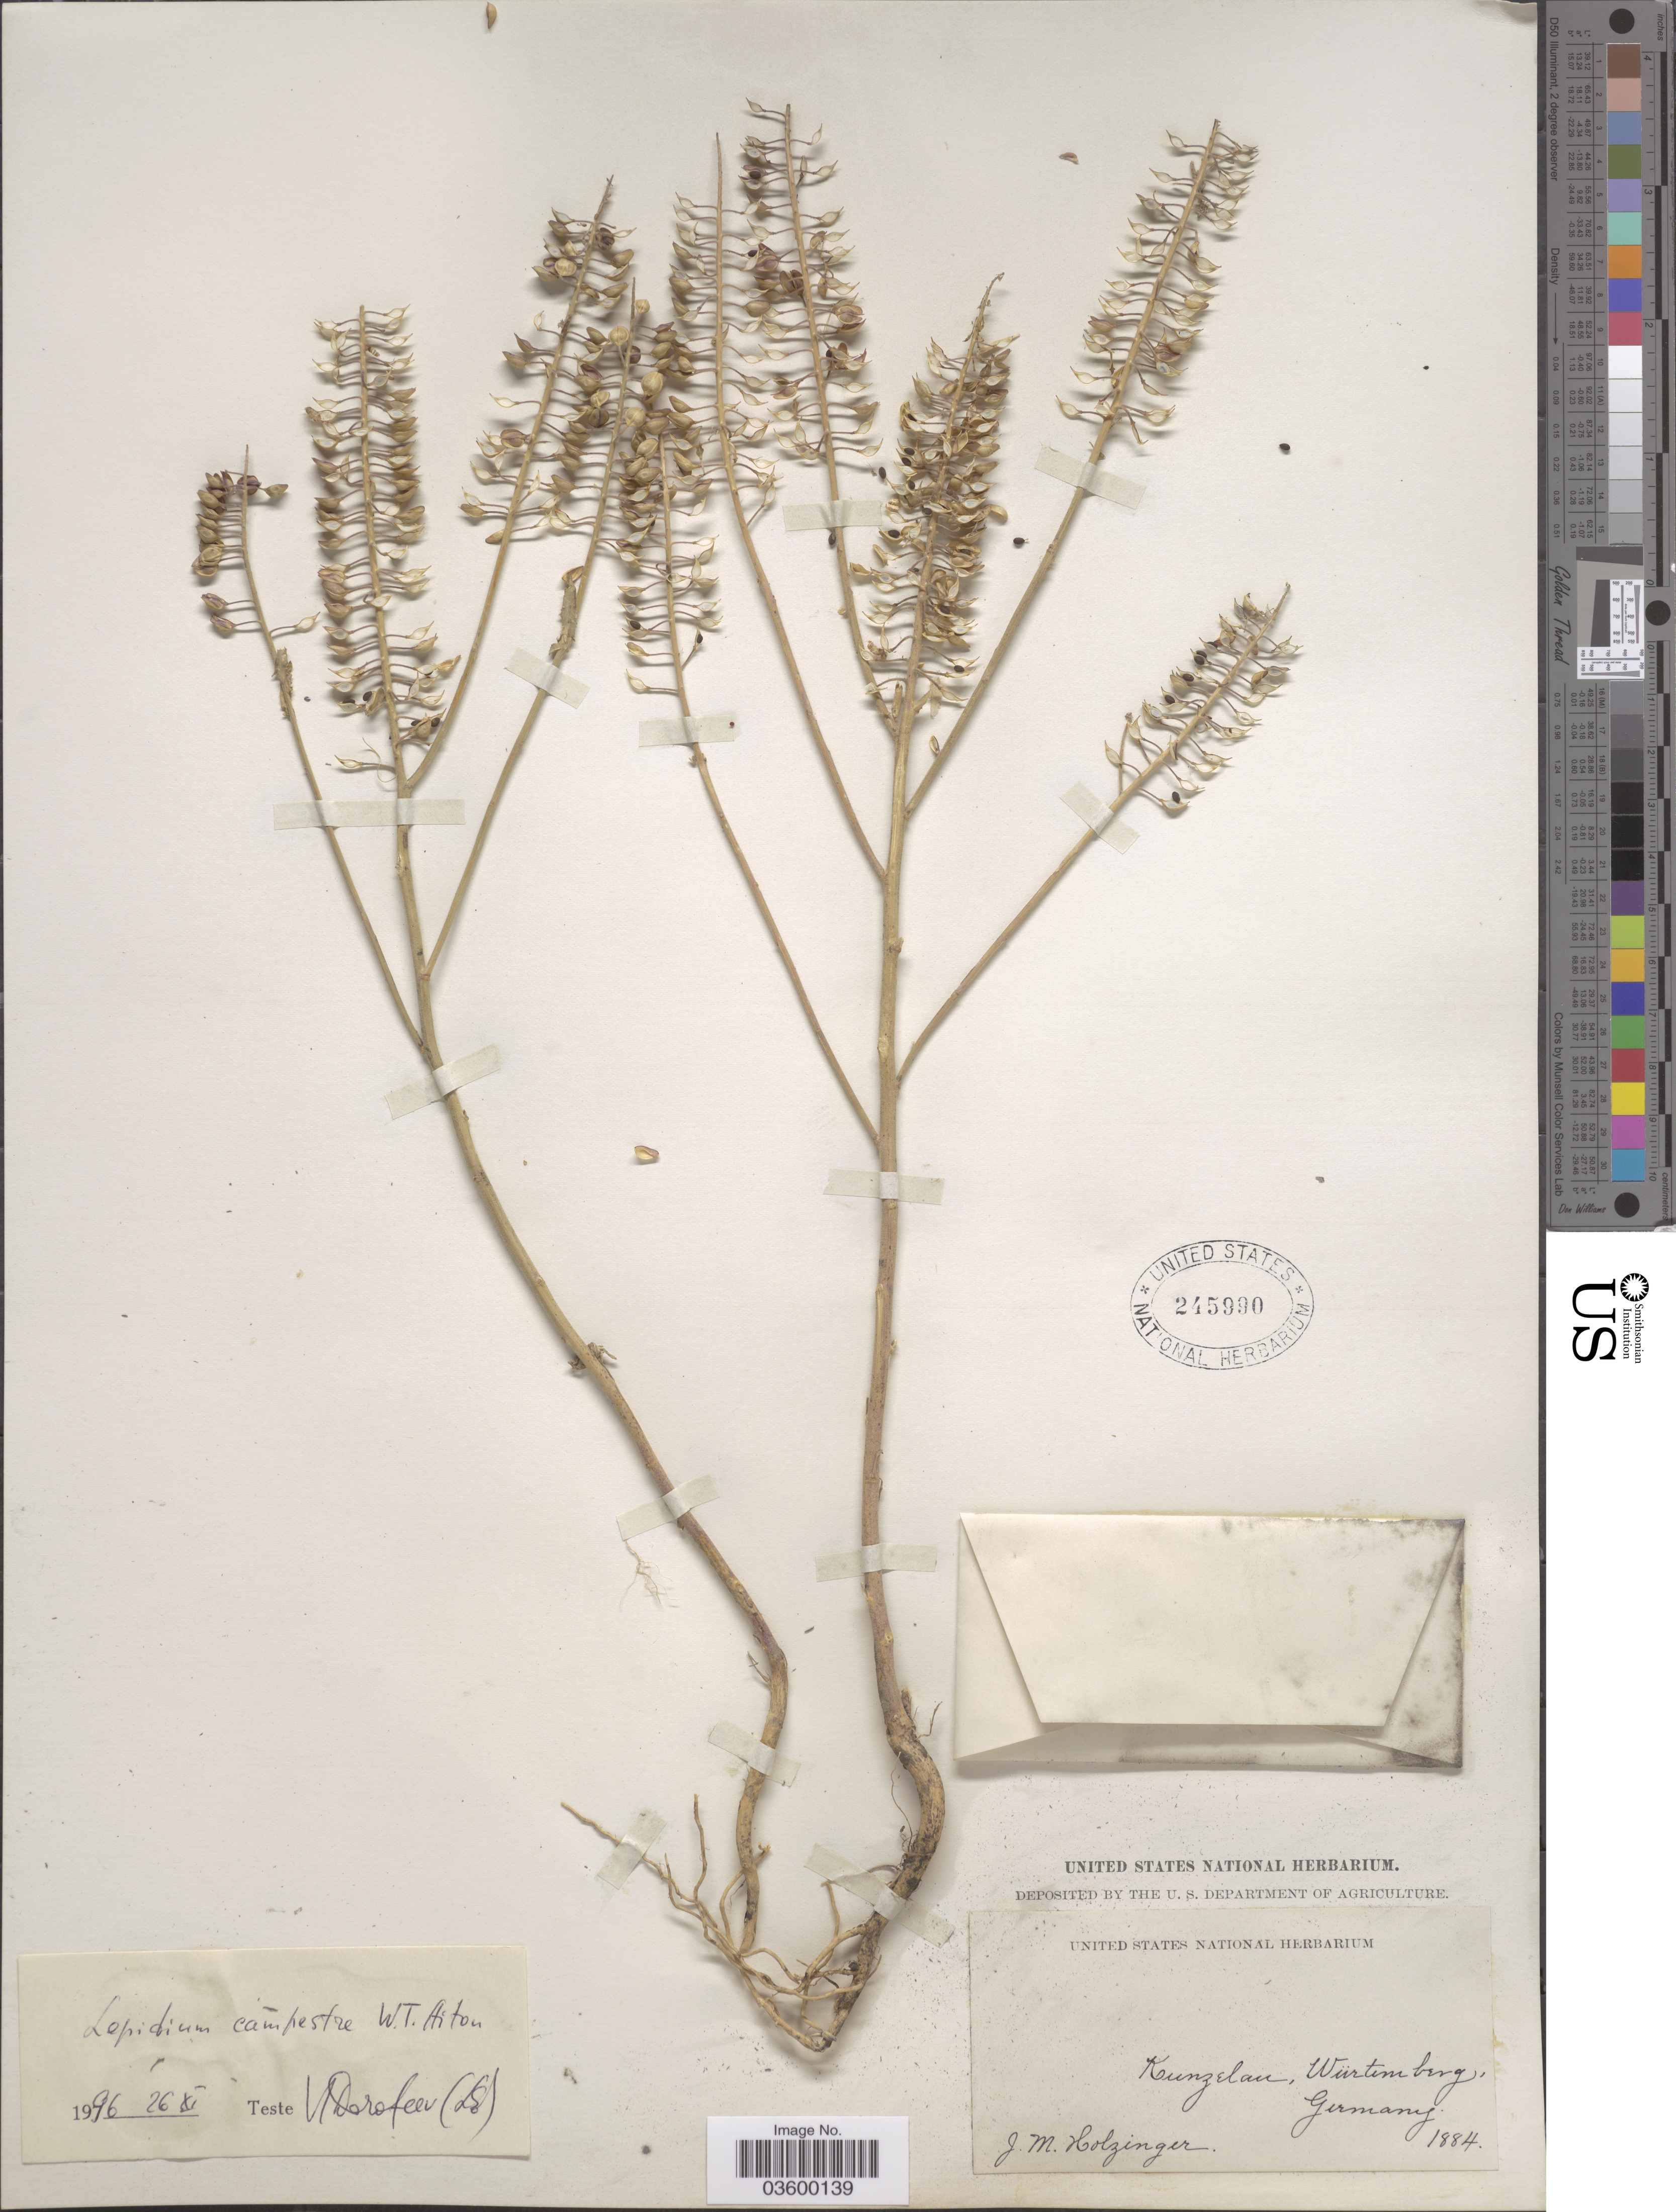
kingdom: Plantae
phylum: Tracheophyta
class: Magnoliopsida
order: Brassicales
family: Brassicaceae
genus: Lepidium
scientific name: Lepidium campestre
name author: (L.) W.T. Aiton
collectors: J. M. Holzinger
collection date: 1884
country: Germany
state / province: Baden-Württemberg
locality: Kunzelau, Würtemberg.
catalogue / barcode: US 245990